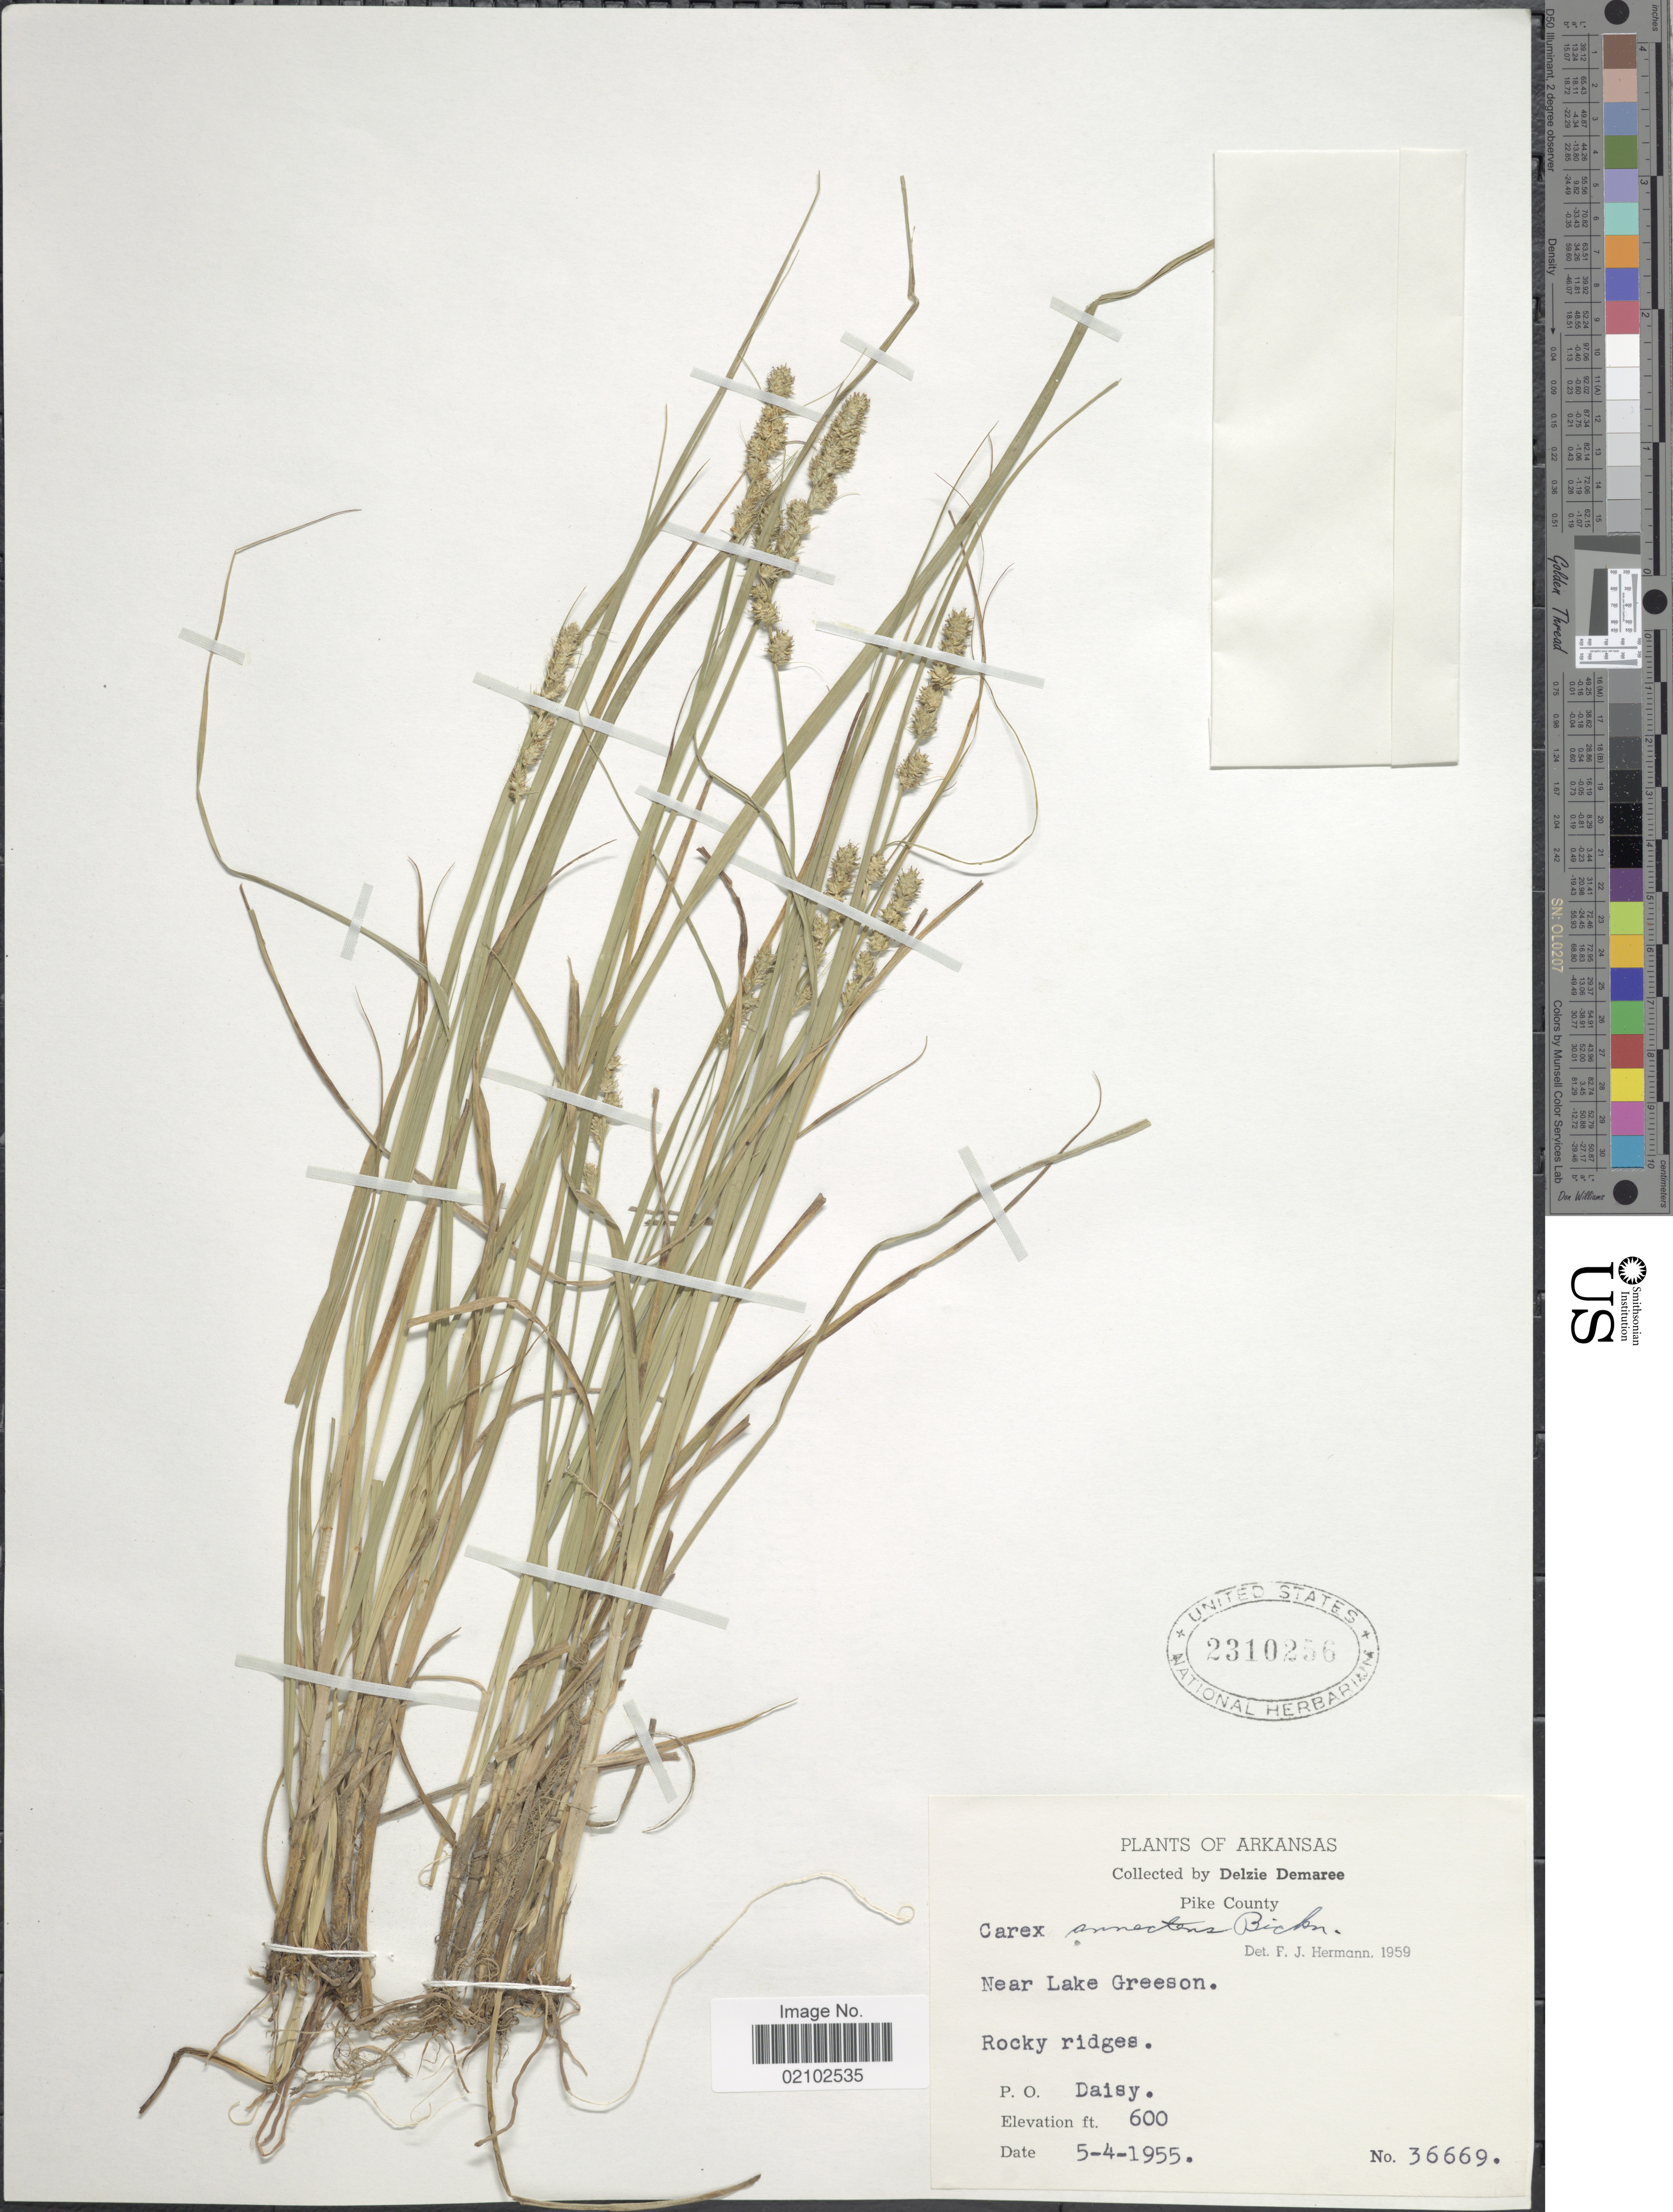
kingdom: Plantae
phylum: Tracheophyta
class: Liliopsida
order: Poales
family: Cyperaceae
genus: Carex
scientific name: Carex annectens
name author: (E.P. Bicknell) E.P. Bicknell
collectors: D. Demaree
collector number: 36669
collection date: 1955-05-04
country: United States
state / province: Arkansas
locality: Pike County, Near Lake Greeson, Rocky ridges, P.O. Daisy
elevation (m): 183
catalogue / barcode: US 2310256